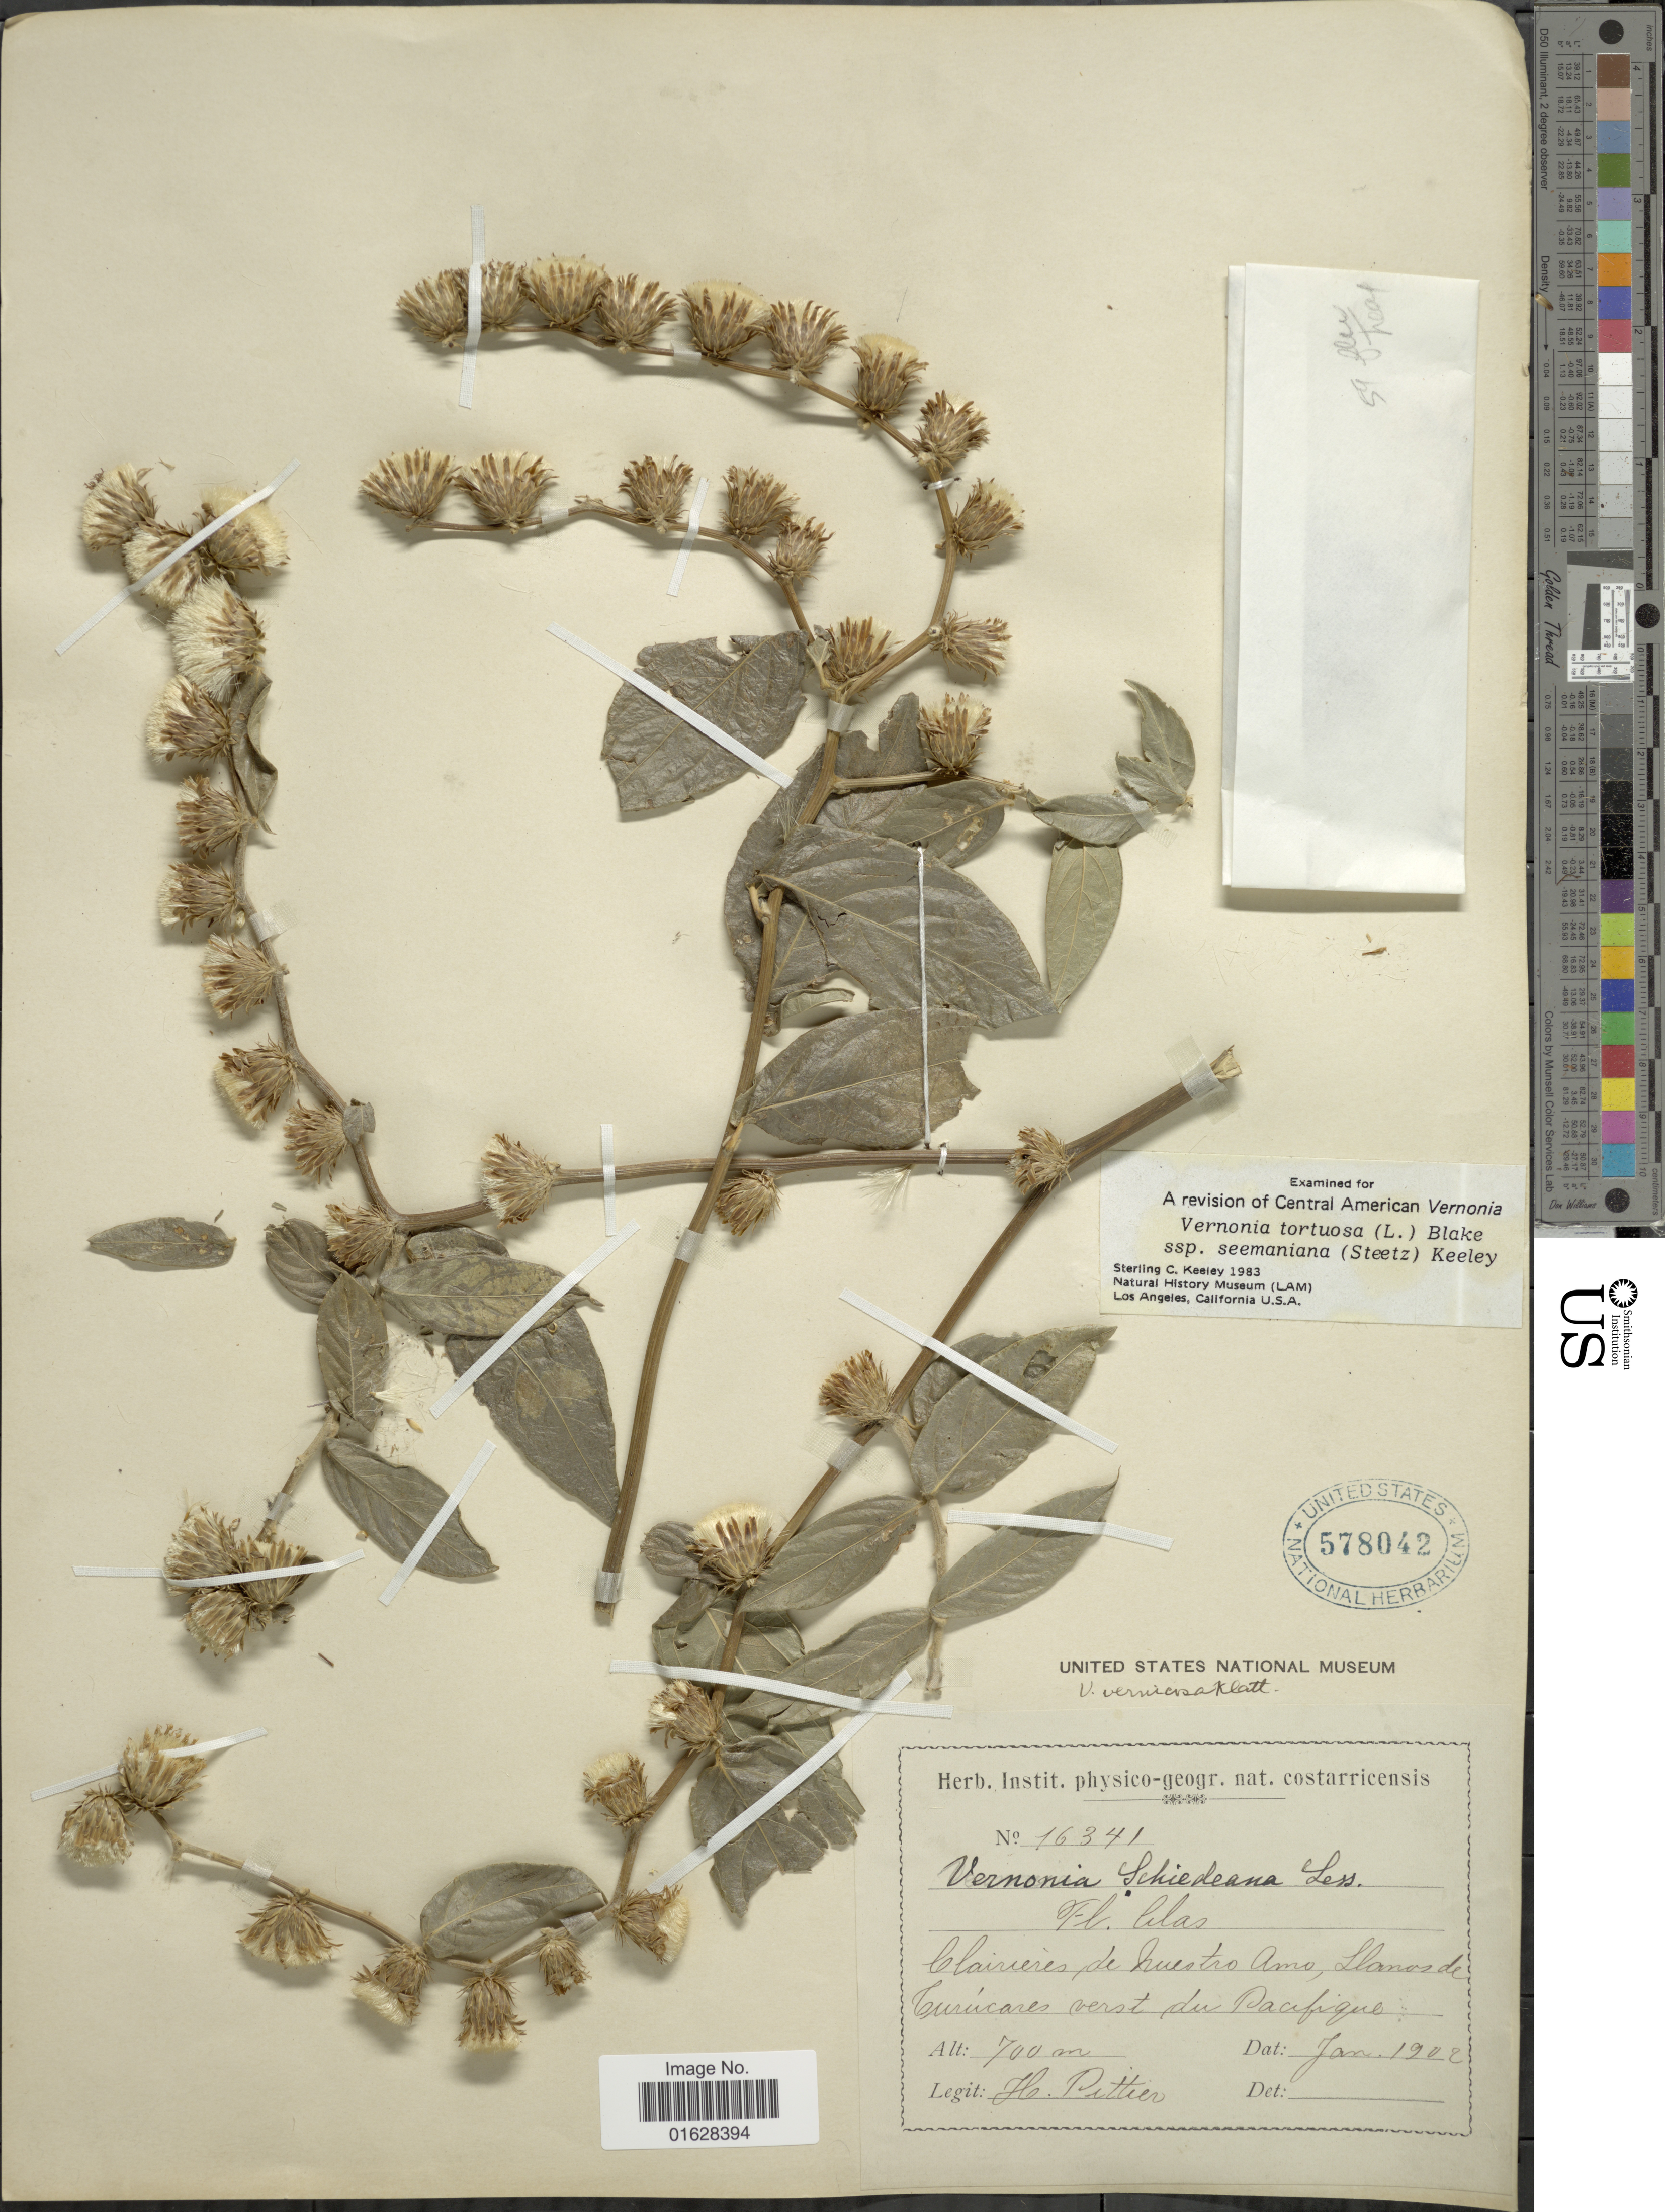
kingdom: Plantae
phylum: Tracheophyta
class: Magnoliopsida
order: Asterales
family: Asteraceae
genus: Lepidaploa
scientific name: Lepidaploa tortuosa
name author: (L.) H. Rob.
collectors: H. F. Pittier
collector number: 16341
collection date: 1902-01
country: Costa Rica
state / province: Alajuela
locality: Turrúcares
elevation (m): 700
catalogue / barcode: US 578042